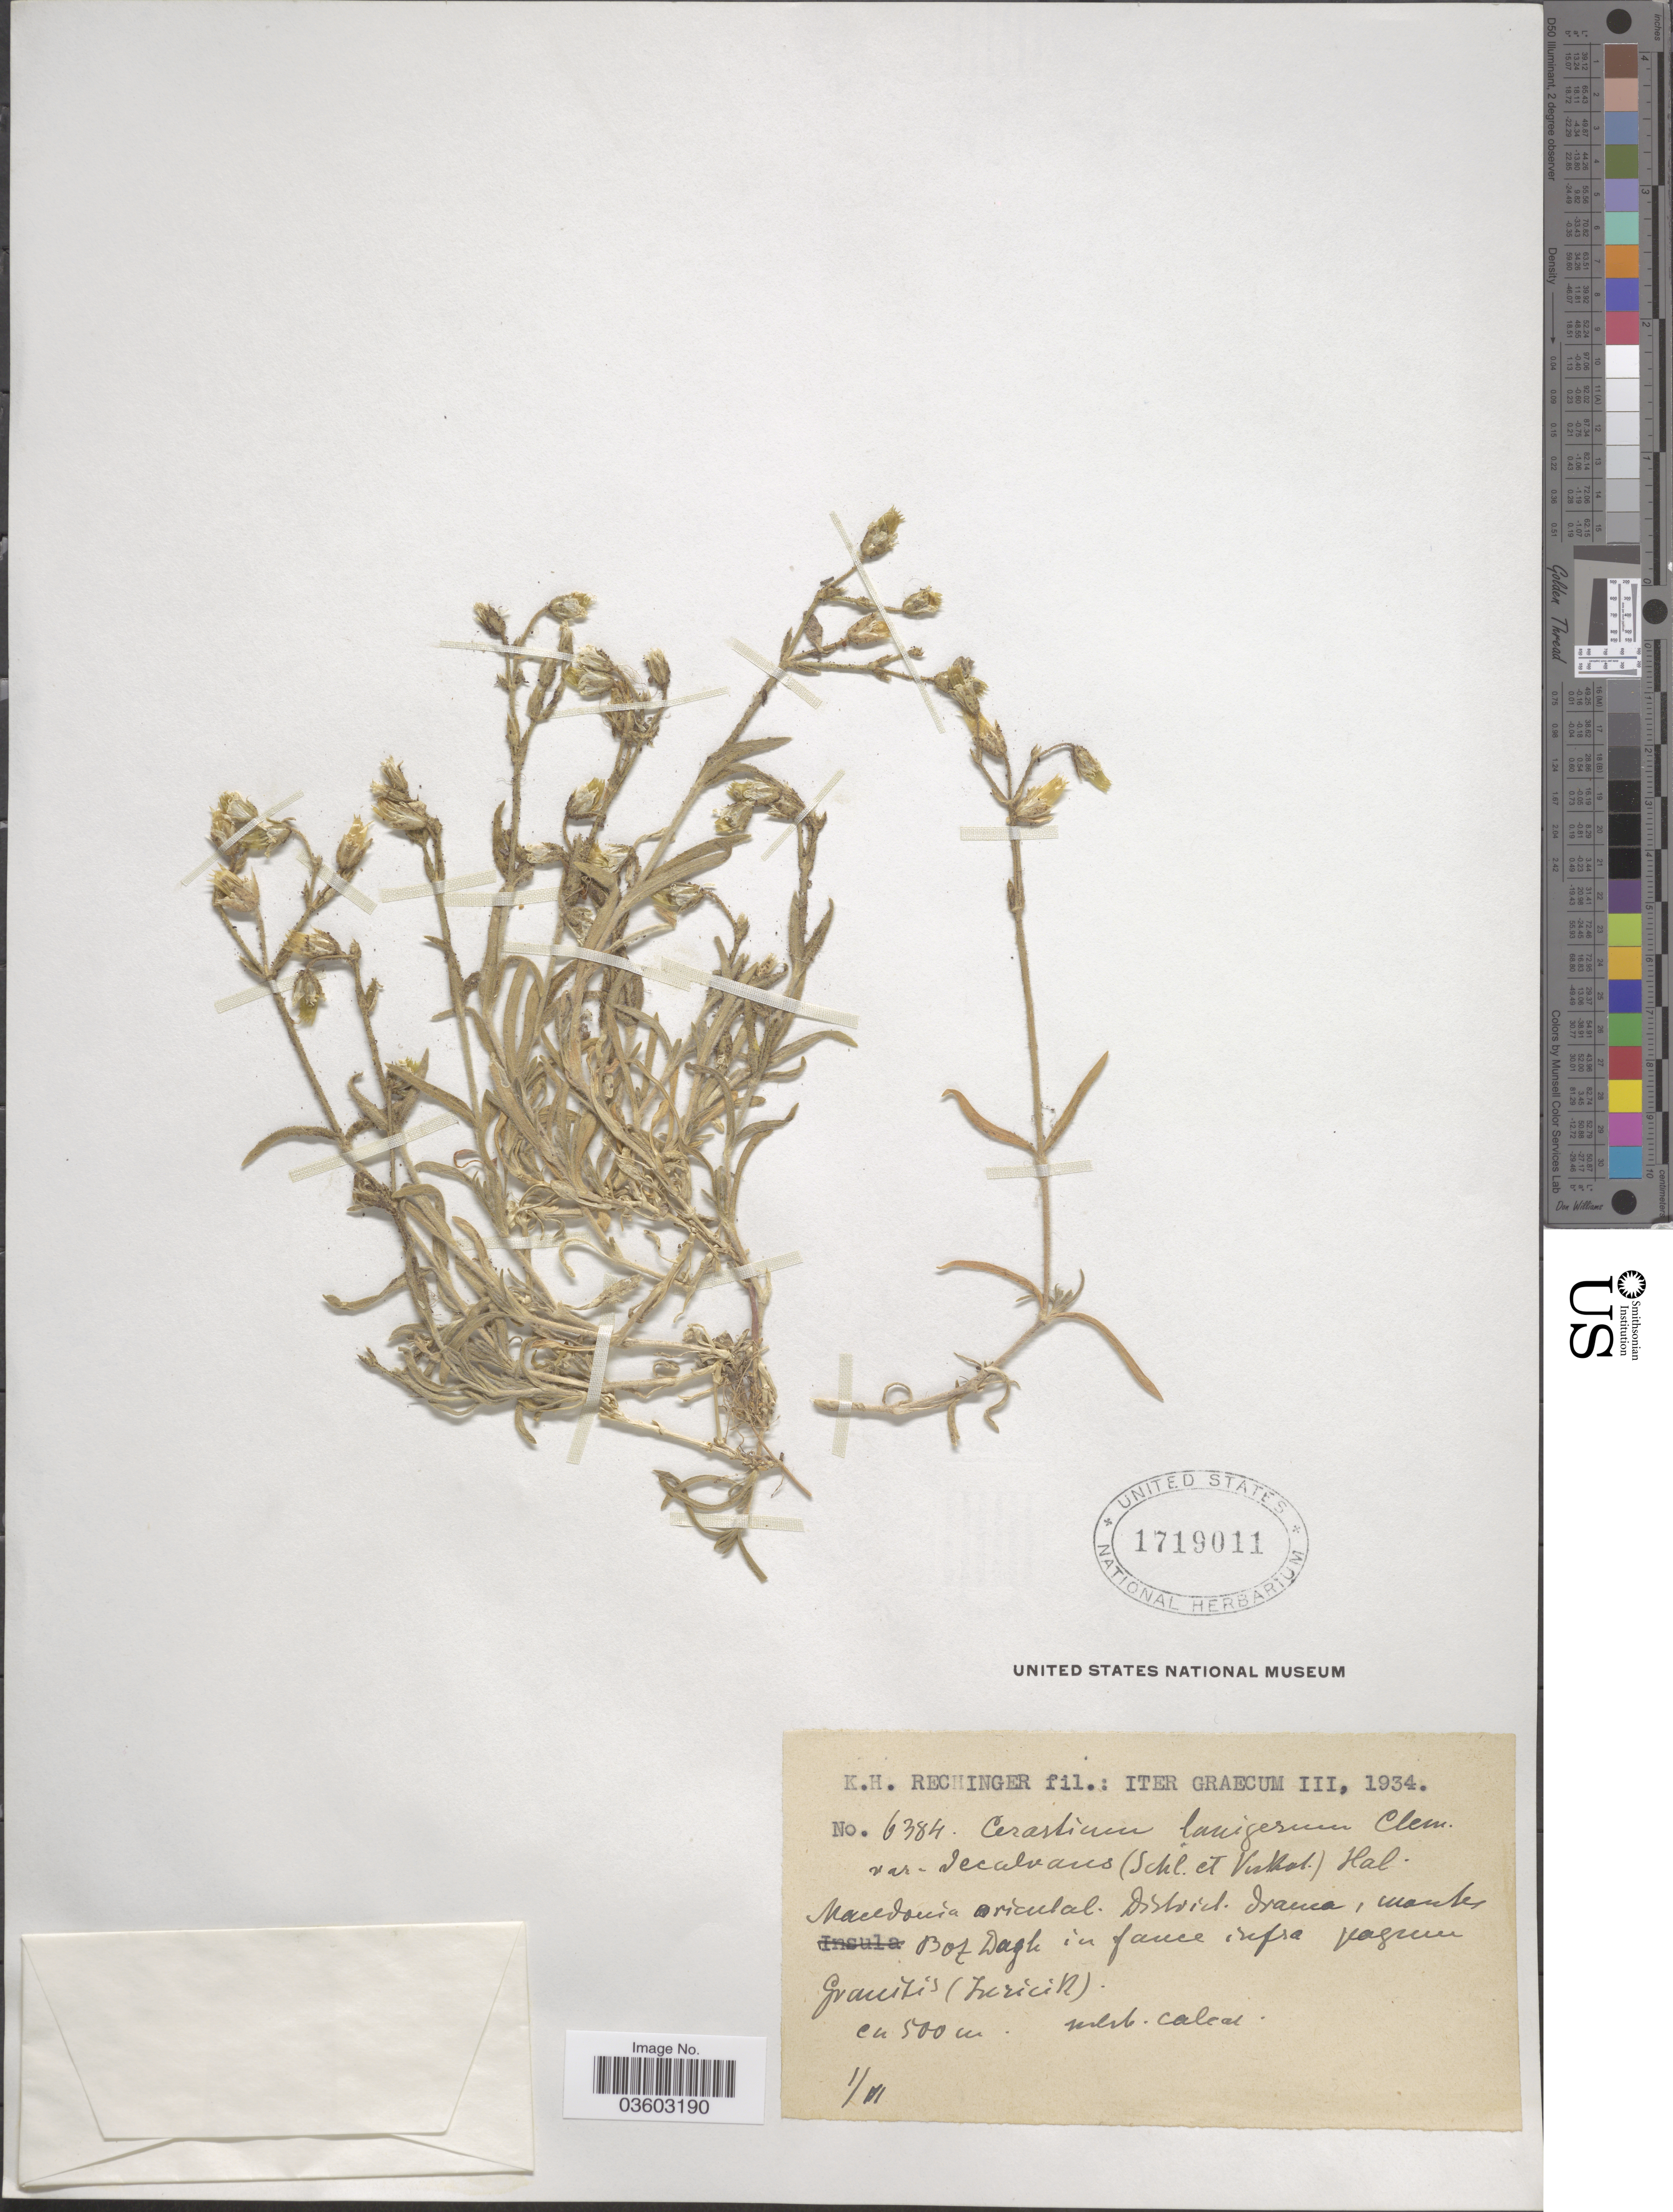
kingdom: Plantae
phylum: Tracheophyta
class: Magnoliopsida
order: Caryophyllales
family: Caryophyllaceae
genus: Cerastium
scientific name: Cerastium lanigerum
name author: Desv.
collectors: K. H. Rechinger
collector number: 6384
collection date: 1934-06-01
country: Greece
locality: Macedonia oriental. District Drama, montes Boz Dagh in fauce infra pagum granitis (Juricik).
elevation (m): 500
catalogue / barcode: US 1719011